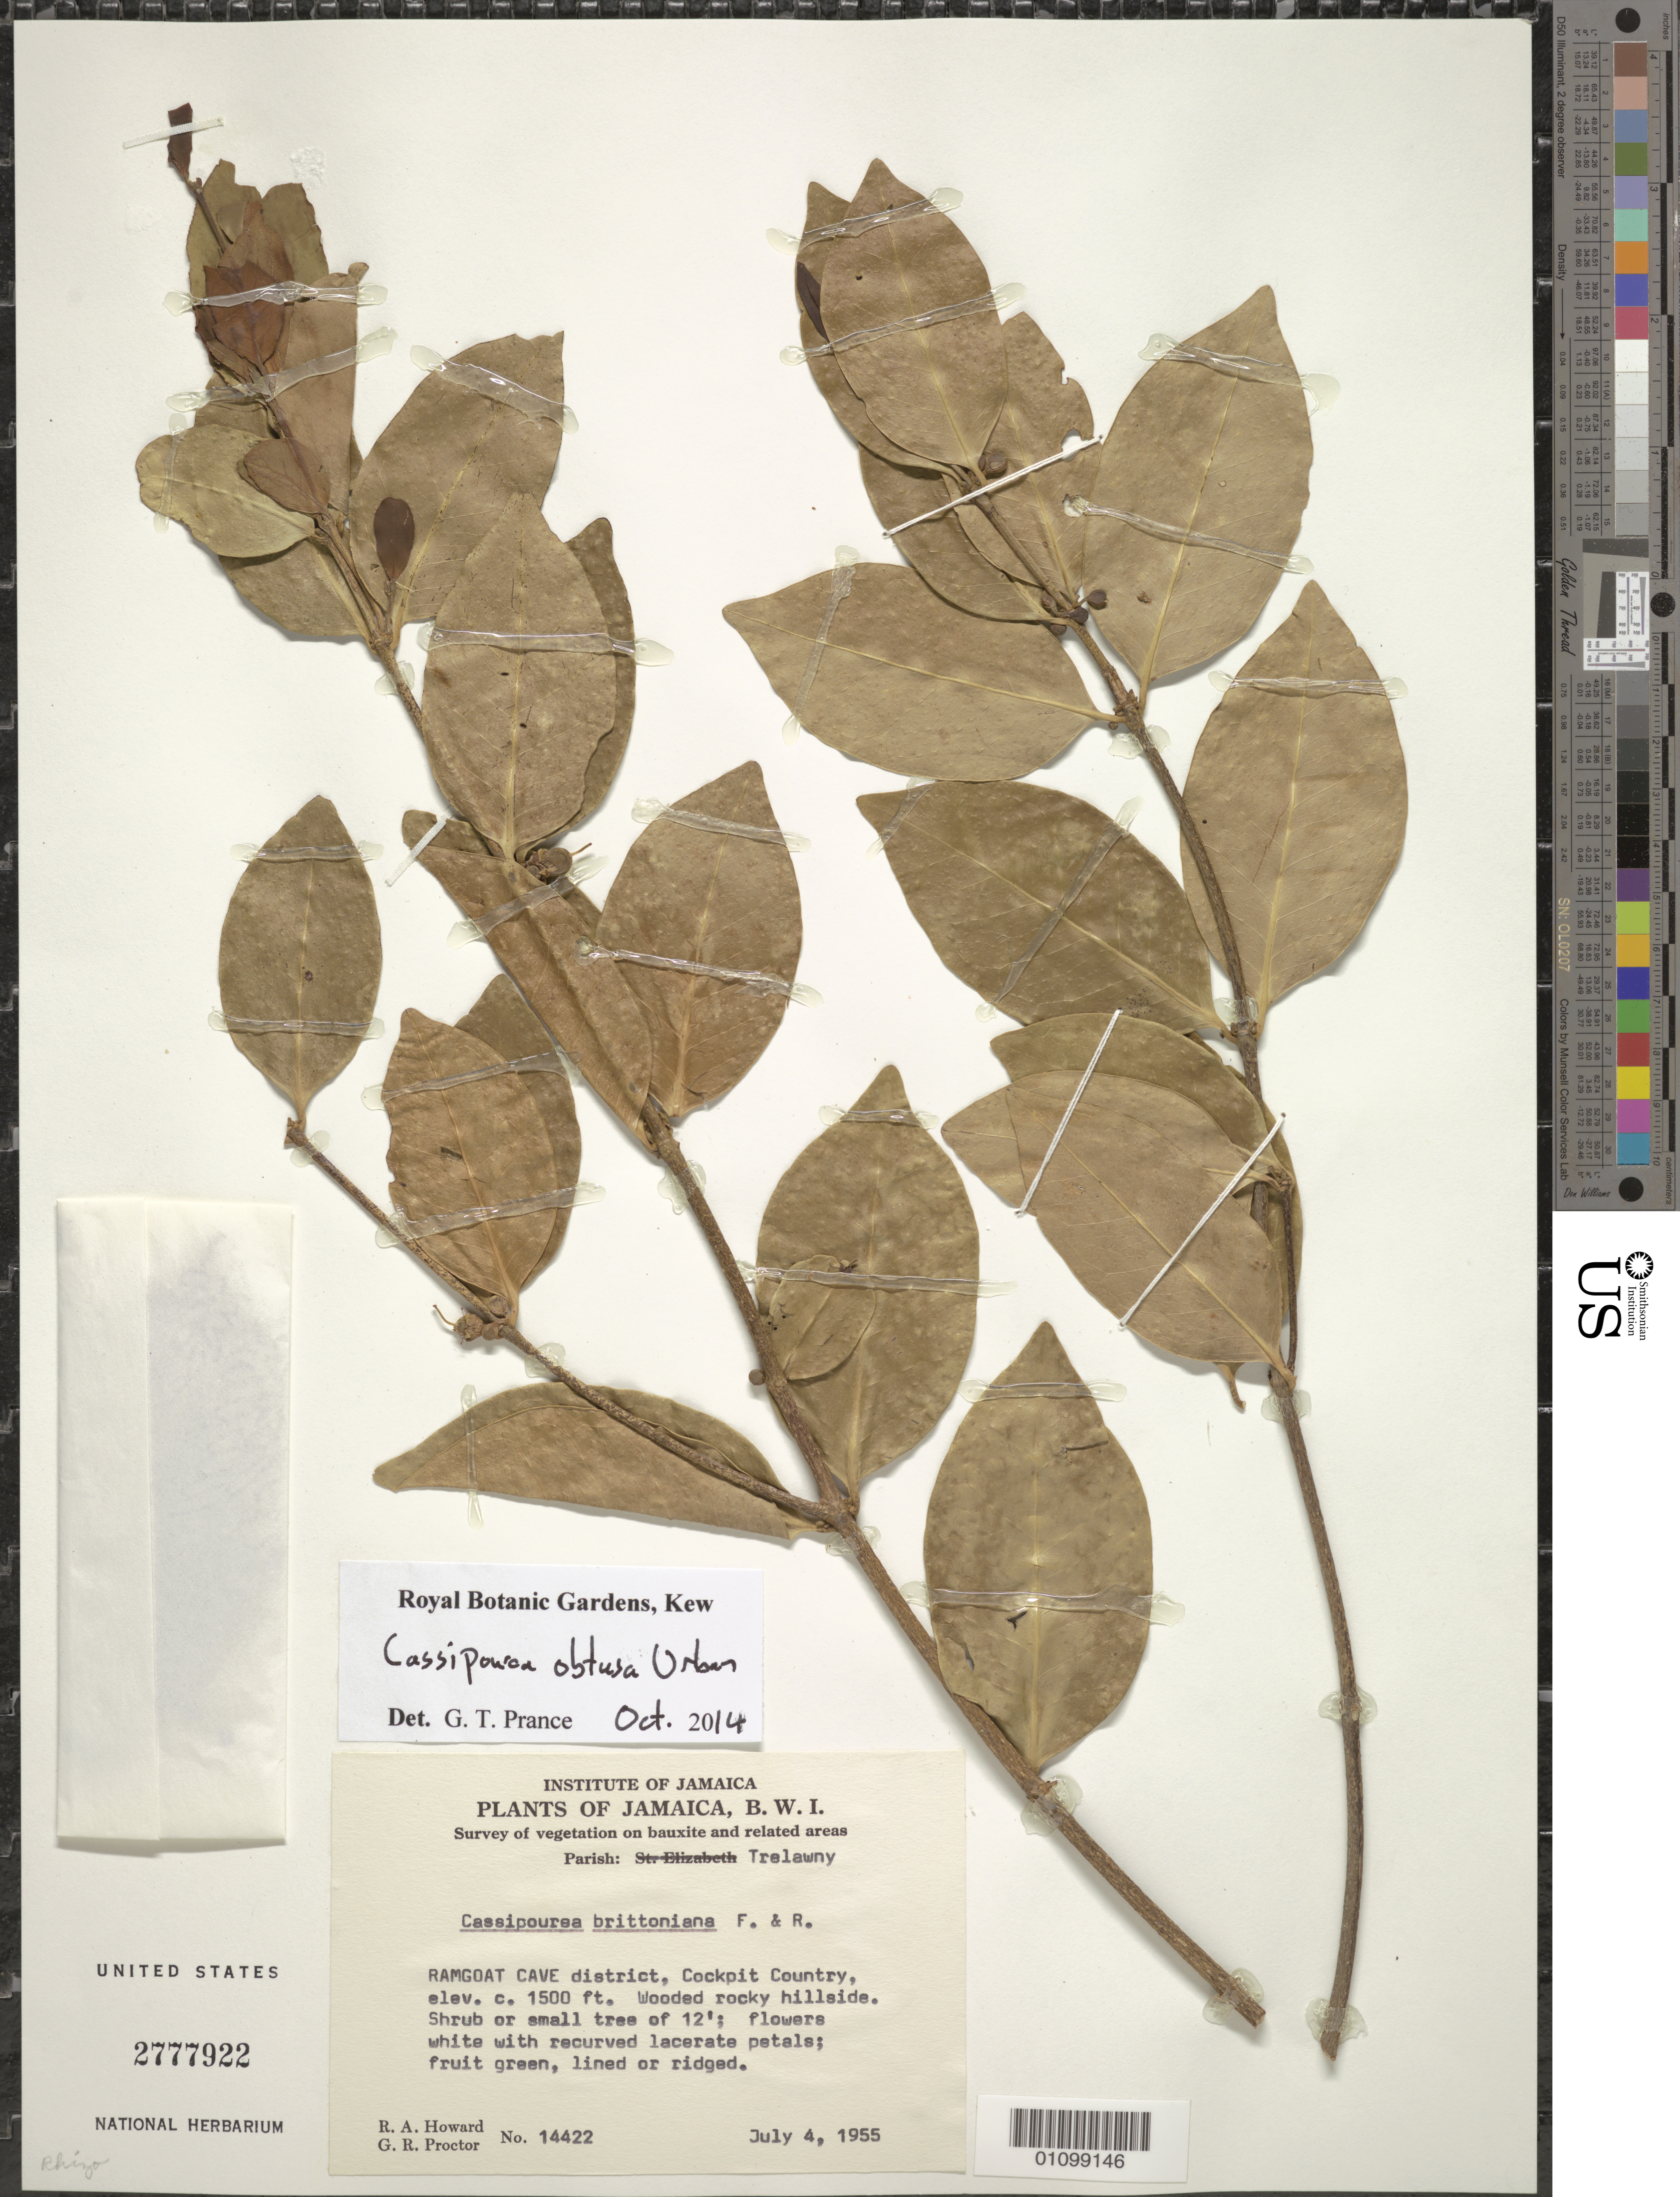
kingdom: Plantae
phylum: Tracheophyta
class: Magnoliopsida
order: Malpighiales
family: Rhizophoraceae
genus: Cassipourea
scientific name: Cassipourea obtusa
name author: Urb.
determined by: Prance, G. T.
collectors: R. A. Howard & G. R. Proctor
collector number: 14422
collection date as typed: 04 Jul 1955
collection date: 1955-07-04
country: Jamaica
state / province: Trelawny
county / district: Ramgoat Cave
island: Jamaica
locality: Cockpit Country. Wooded rocky hillside.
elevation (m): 457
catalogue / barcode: US 2777922